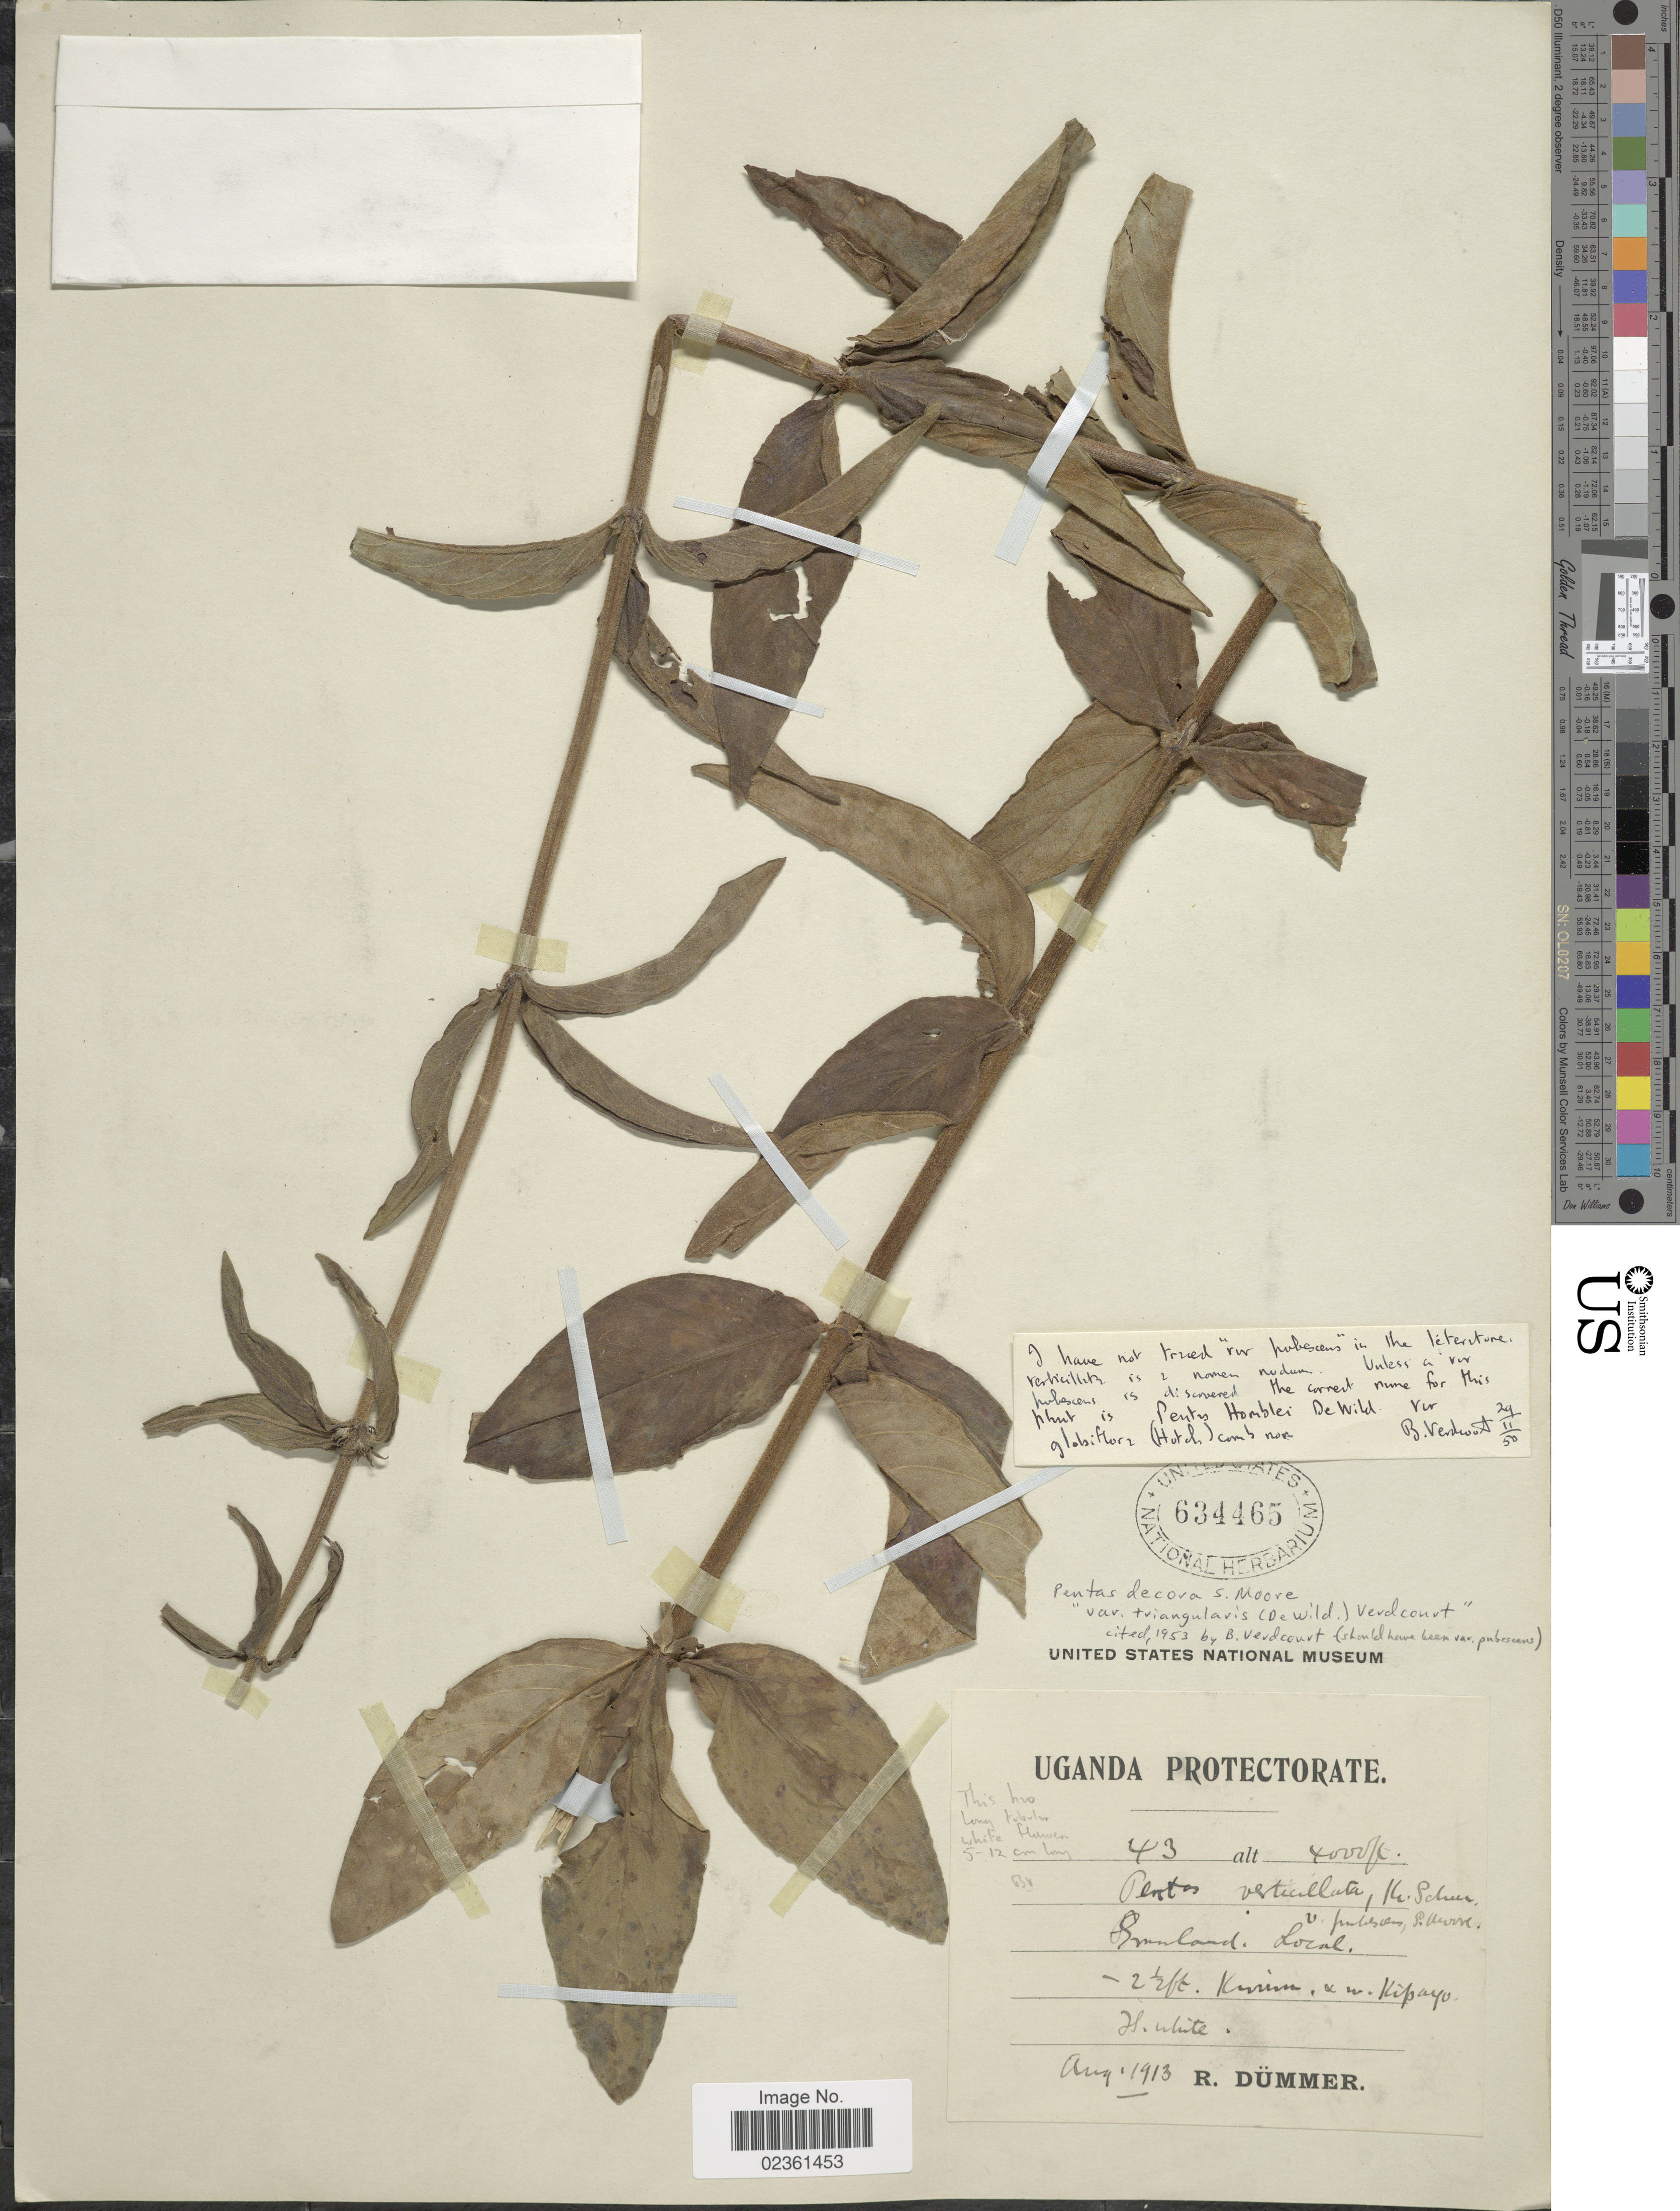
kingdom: Plantae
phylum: Tracheophyta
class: Magnoliopsida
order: Gentianales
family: Rubiaceae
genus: Pentas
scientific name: Pentas decora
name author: S. Moore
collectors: R. Drummer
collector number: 43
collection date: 1913-08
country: Uganda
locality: Uganda Protectorate, Grassland, Kurima, s. w. Kipayo. [interpreted]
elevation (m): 1219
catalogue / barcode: US 634465